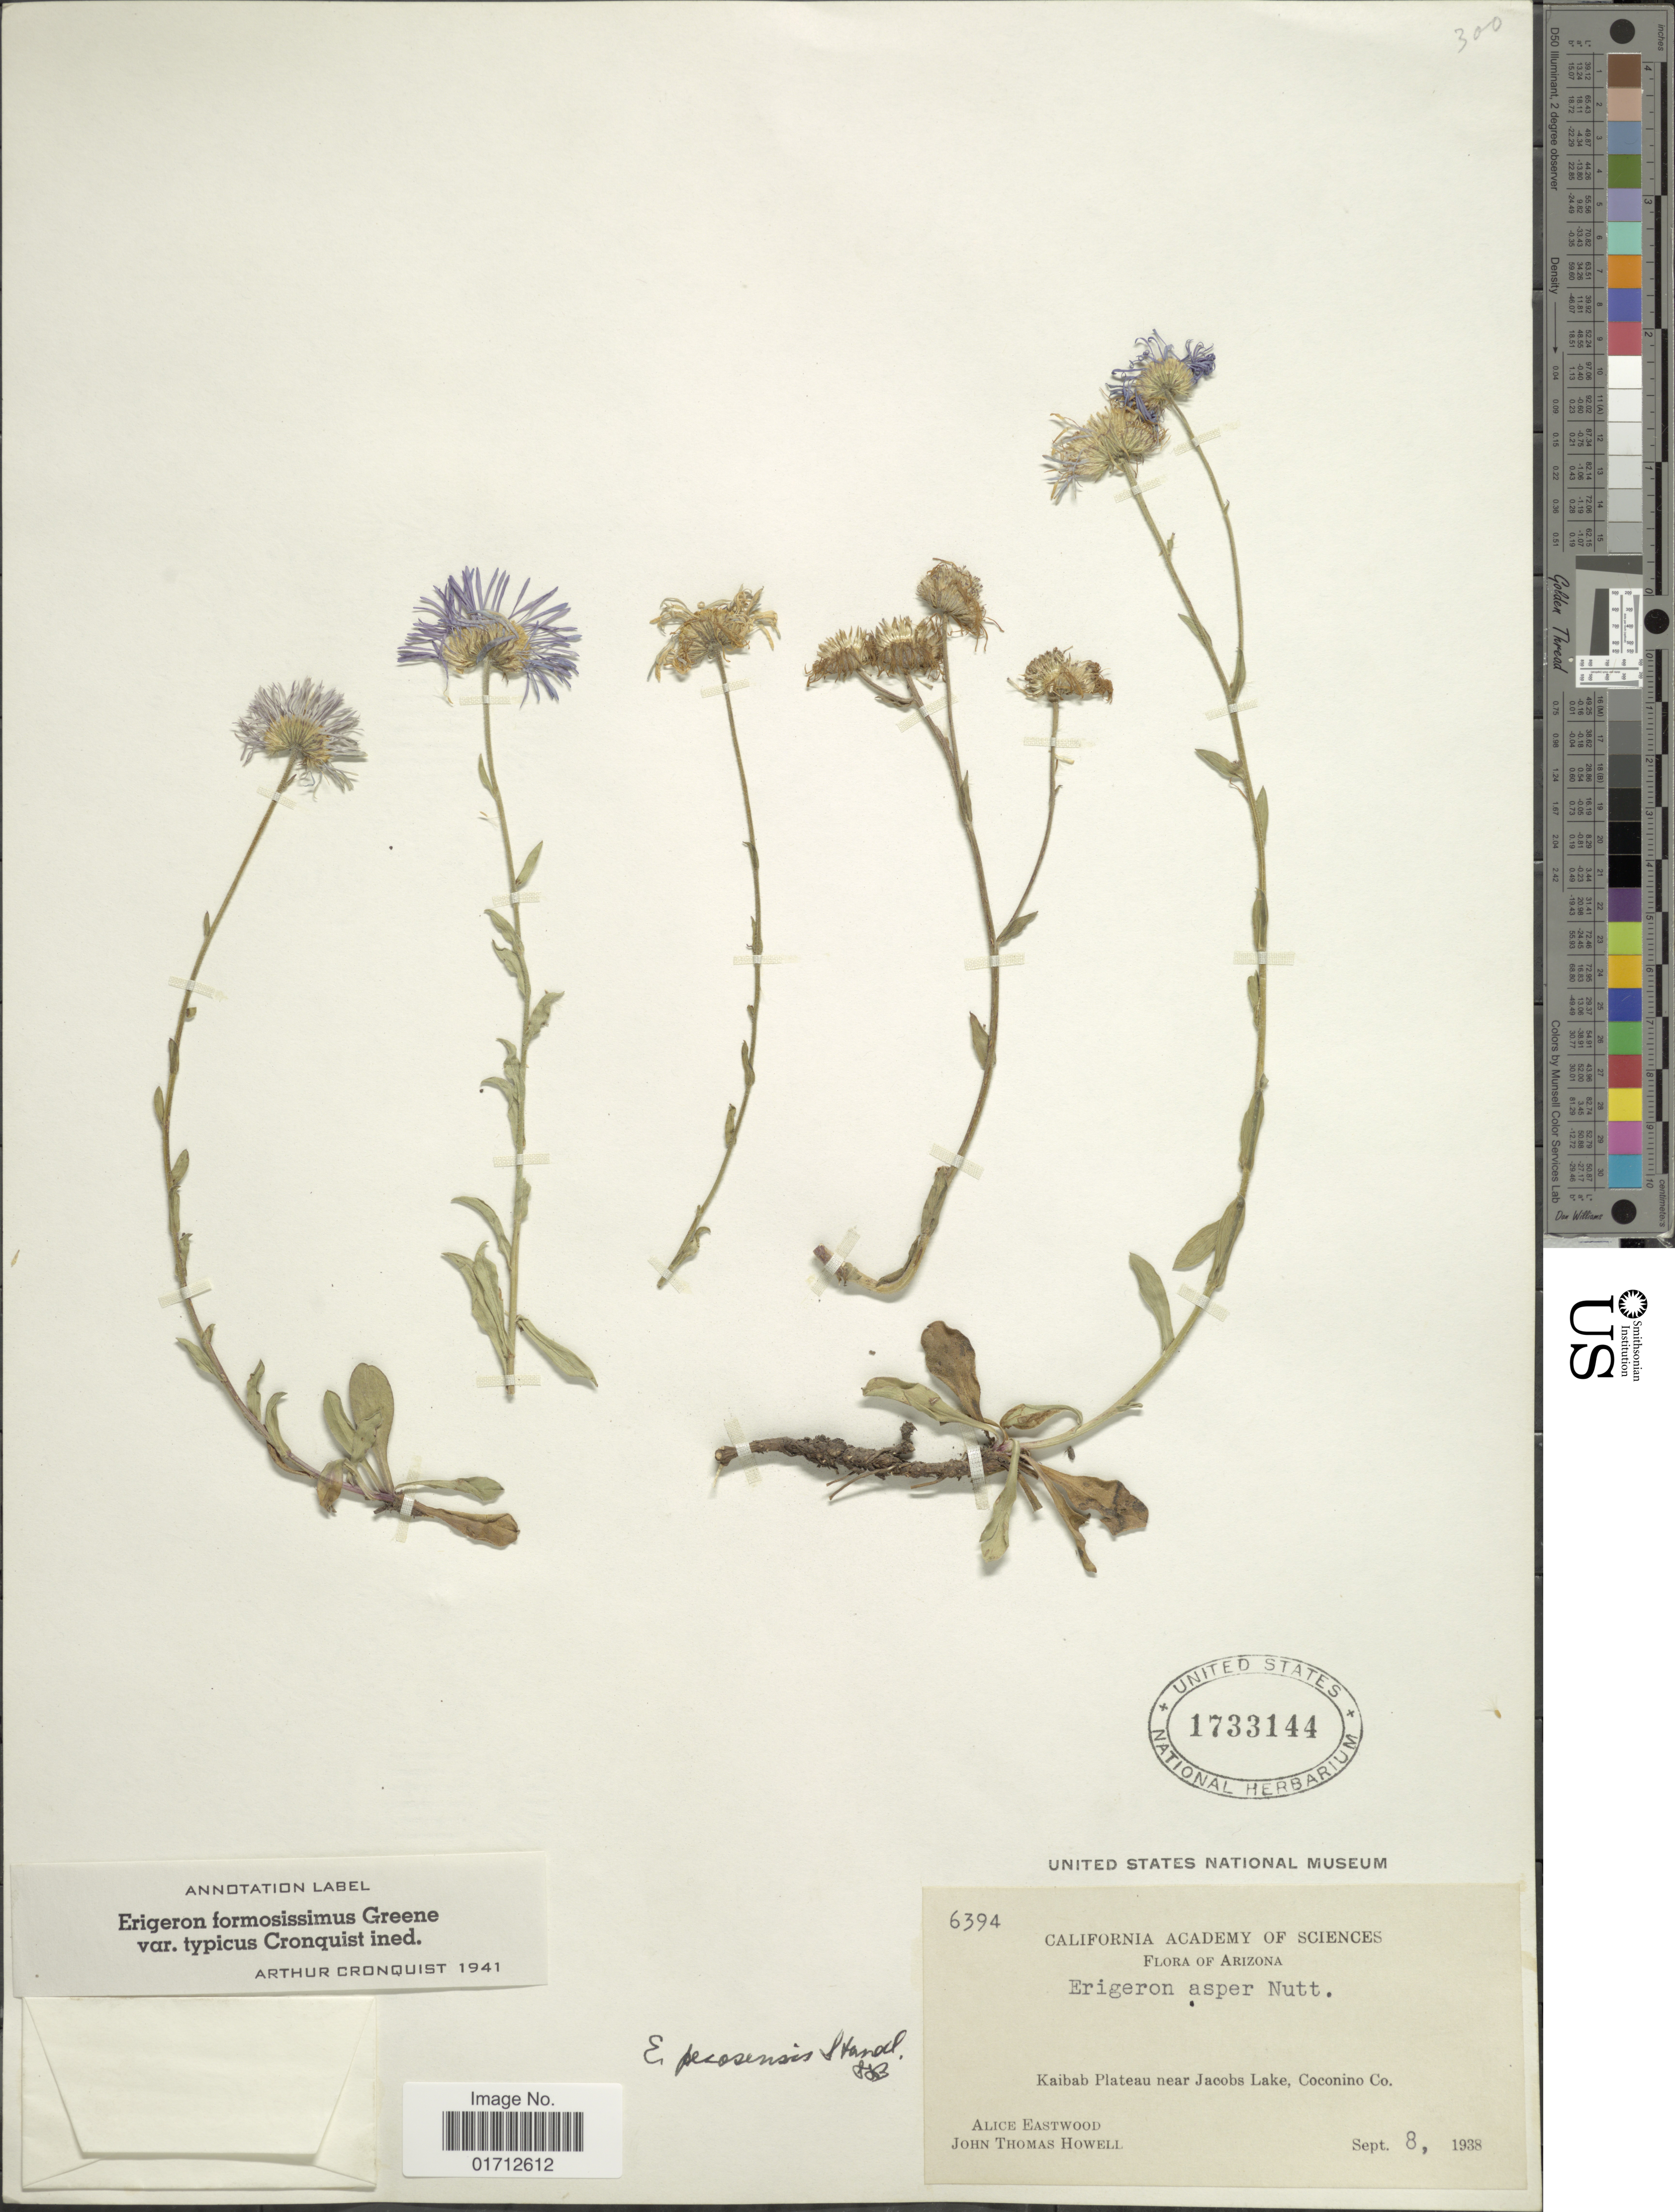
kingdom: Plantae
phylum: Tracheophyta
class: Magnoliopsida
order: Asterales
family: Asteraceae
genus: Erigeron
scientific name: Erigeron formosissimus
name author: Greene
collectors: A. Eastwood & J. T. Howell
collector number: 6394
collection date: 1938-09-08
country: United States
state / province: Arizona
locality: Kaibab Plateau near Jacobs Lake, Conconio Co.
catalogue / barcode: US 1733144